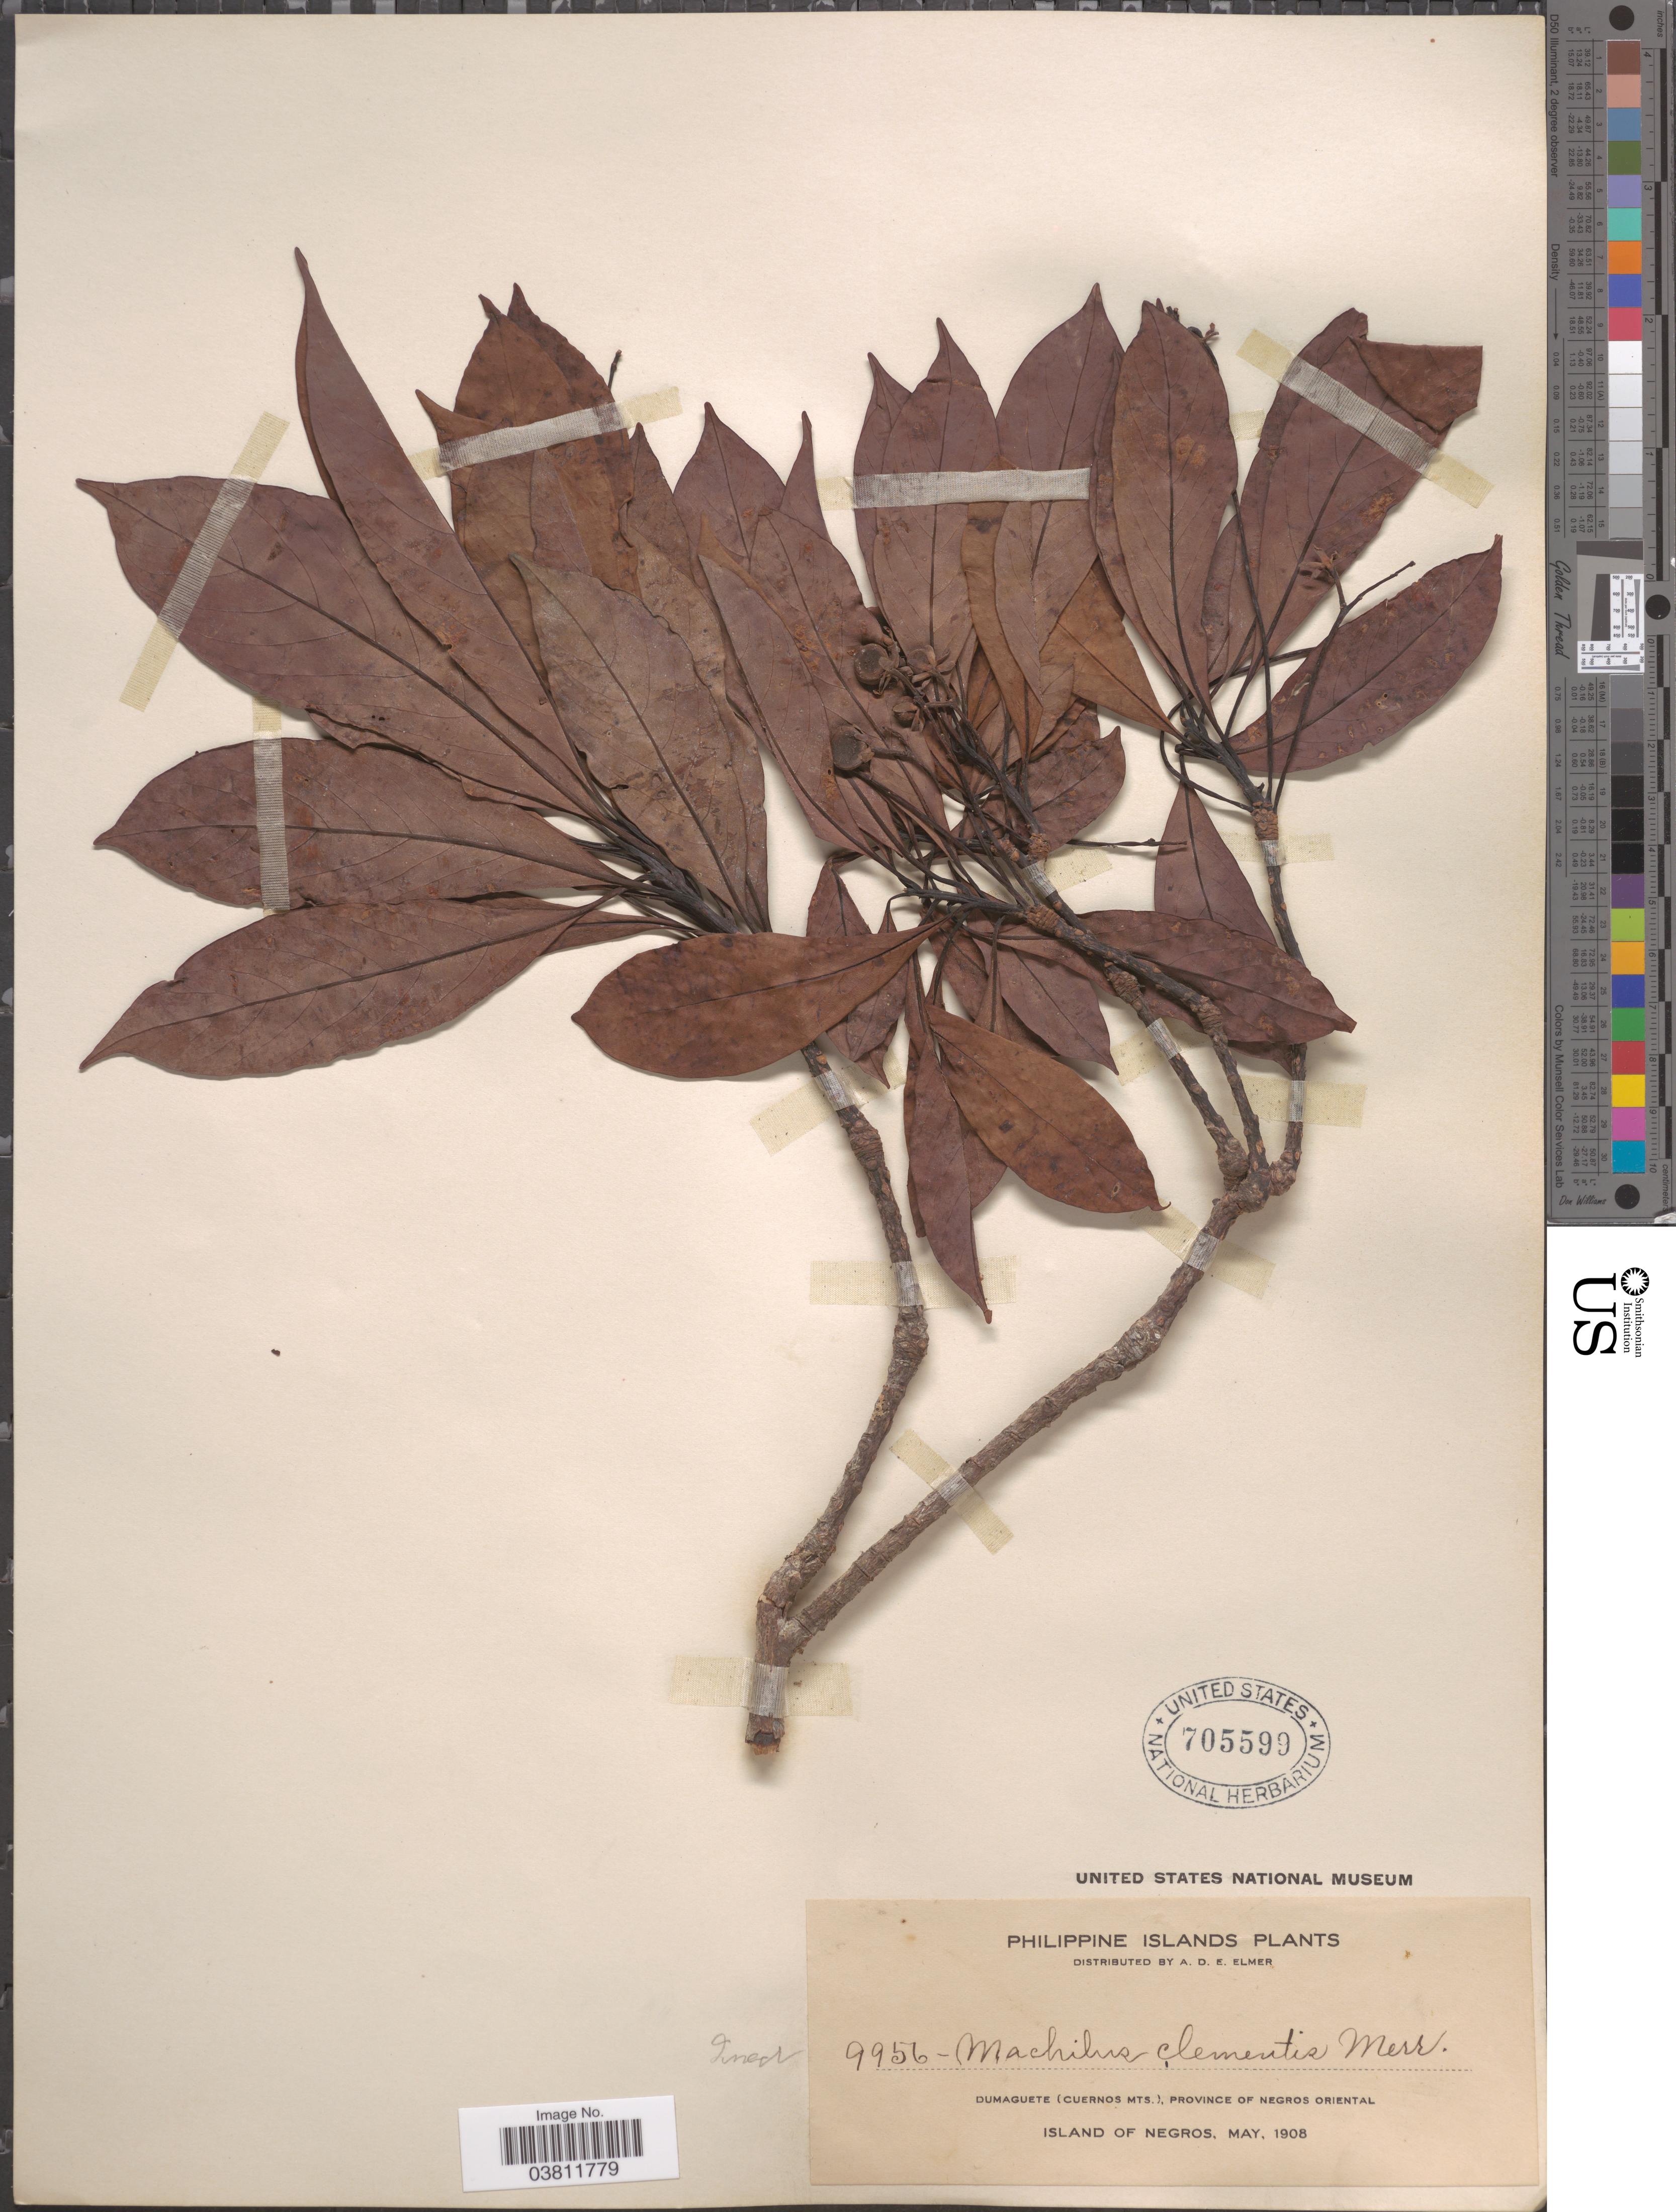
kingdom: Plantae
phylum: Tracheophyta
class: Magnoliopsida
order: Laurales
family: Lauraceae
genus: Machilus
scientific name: Machilus sp.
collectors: A. D. E. Elmer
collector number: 9956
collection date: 1908-05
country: Philippines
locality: Dumaguete (Cuernos Mts.), Province of Negros Oriental, Island of Negros.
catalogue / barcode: US 705599